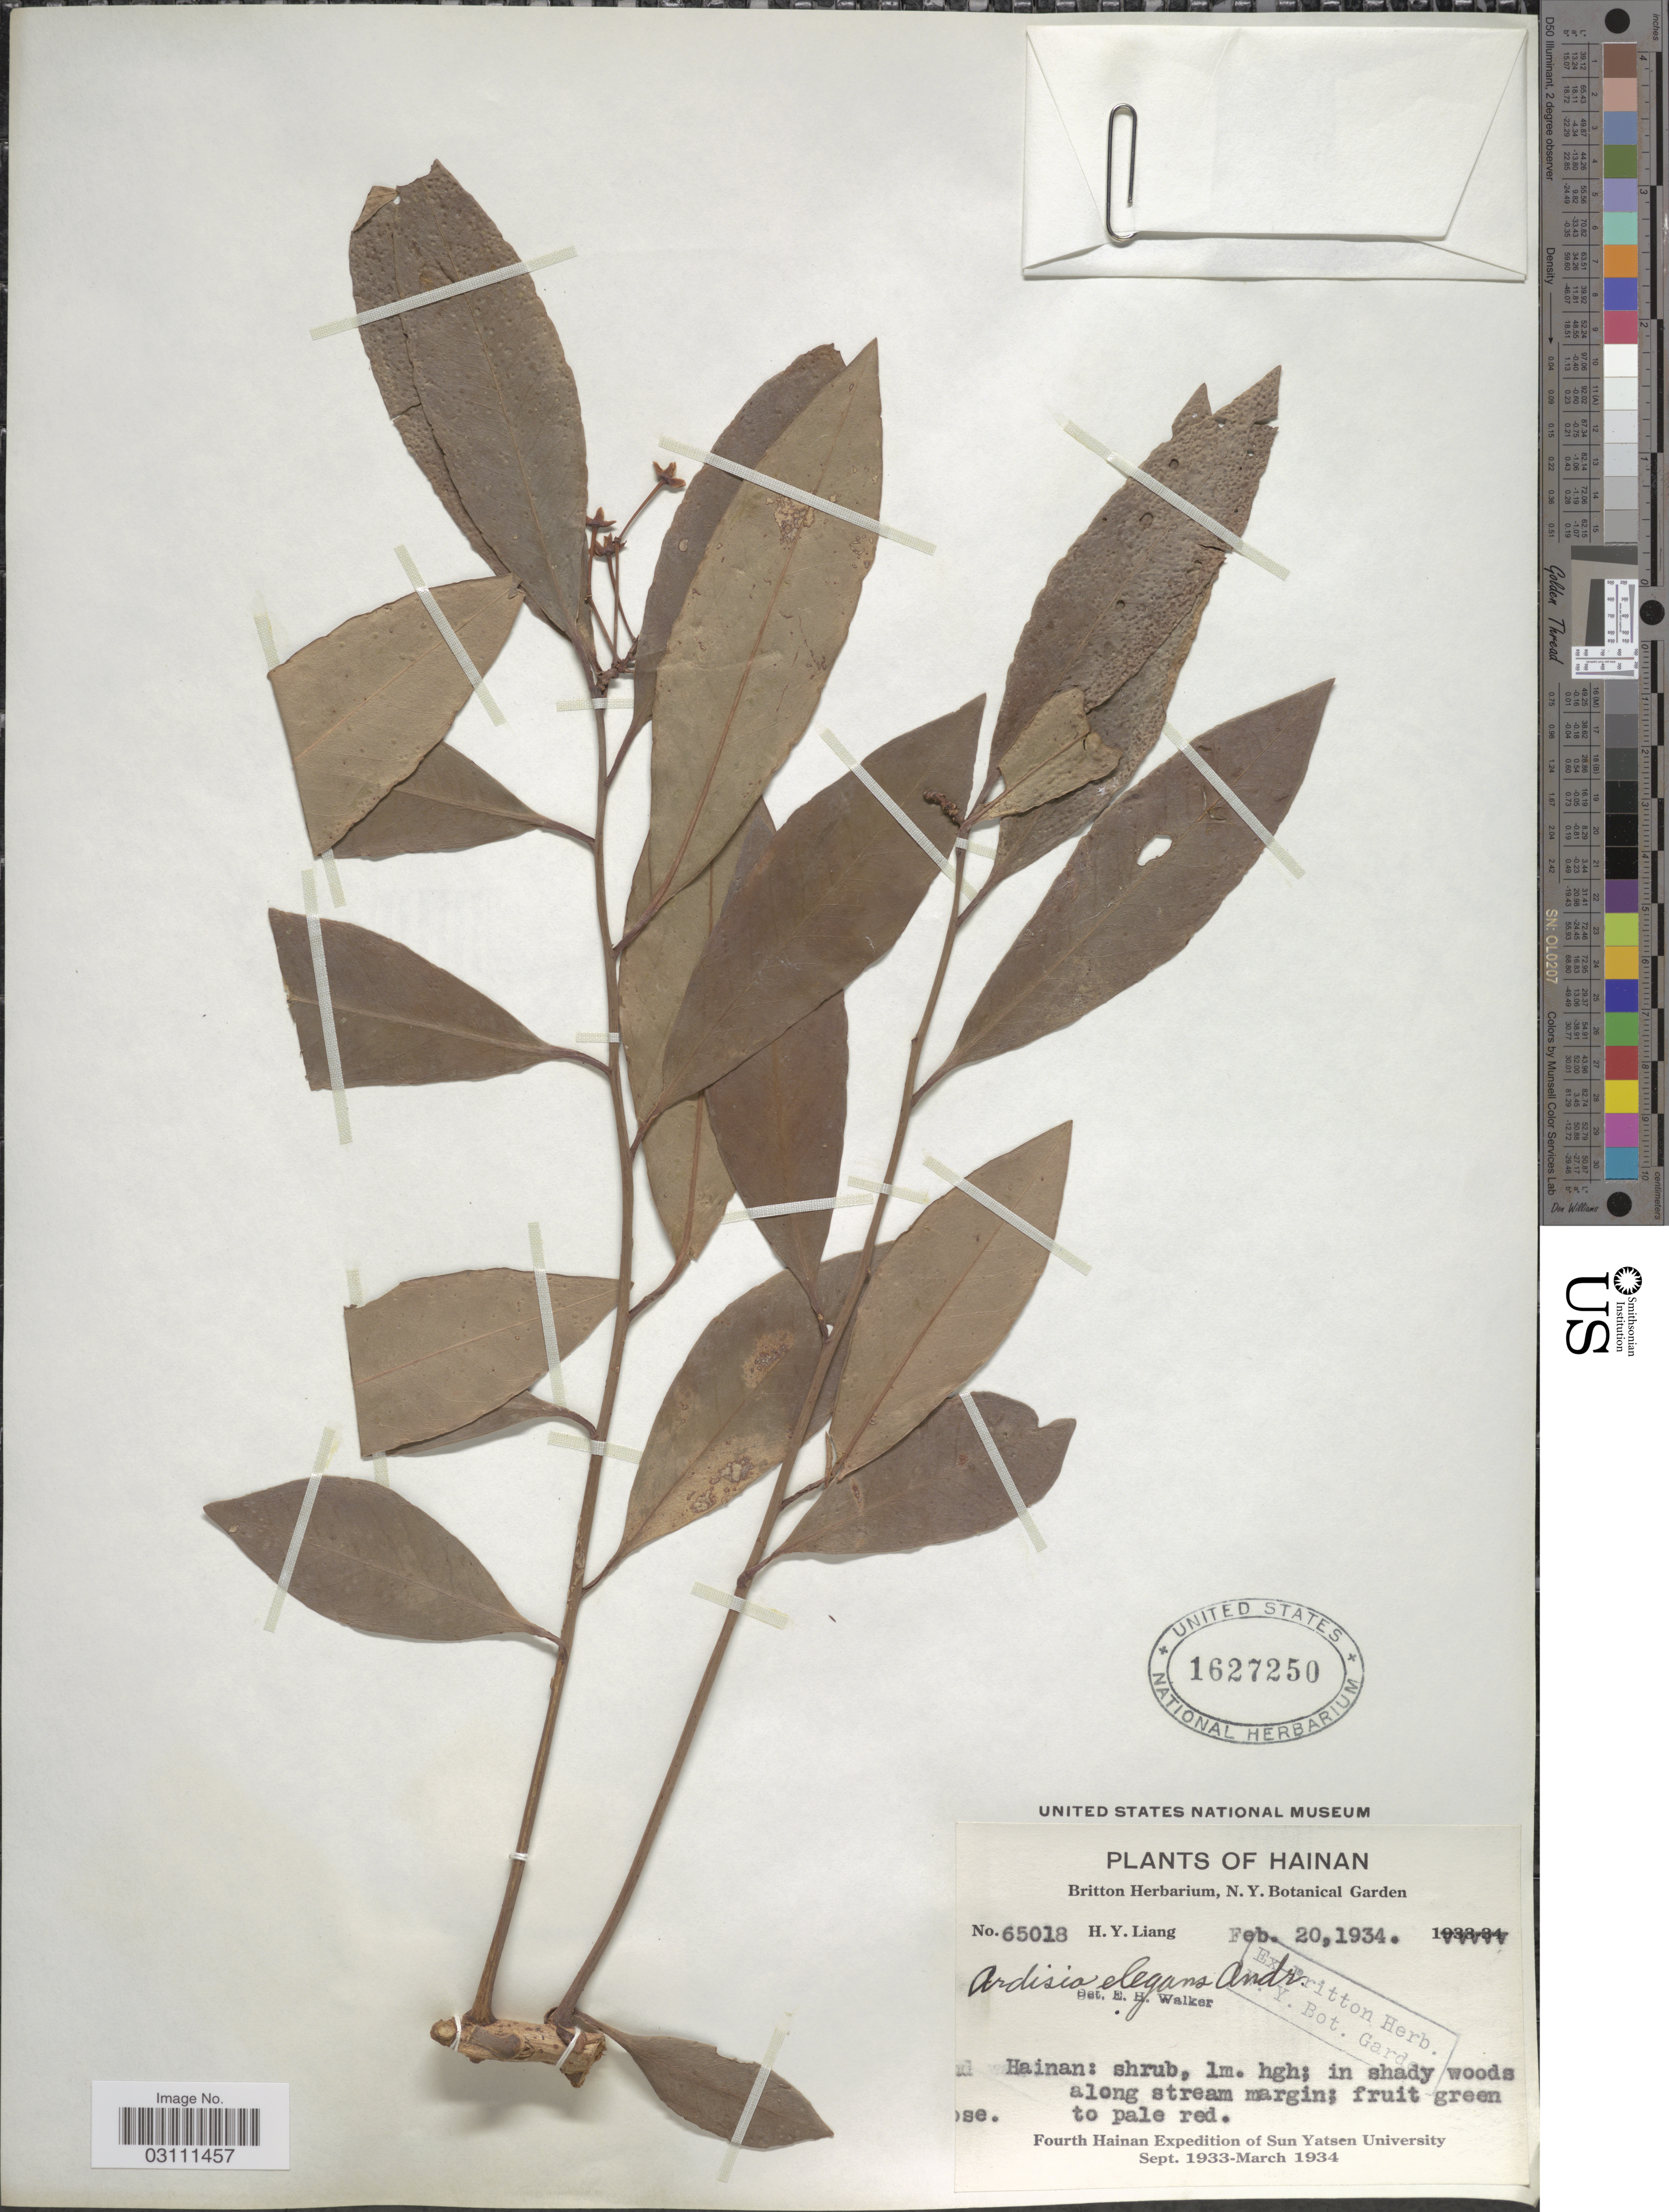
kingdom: Plantae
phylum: Tracheophyta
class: Magnoliopsida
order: Ericales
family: Primulaceae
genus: Ardisia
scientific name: Ardisia elegans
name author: Andrews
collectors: H. Y. Liang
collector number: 65018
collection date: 1934-02-20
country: China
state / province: Hainan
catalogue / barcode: US 1627250